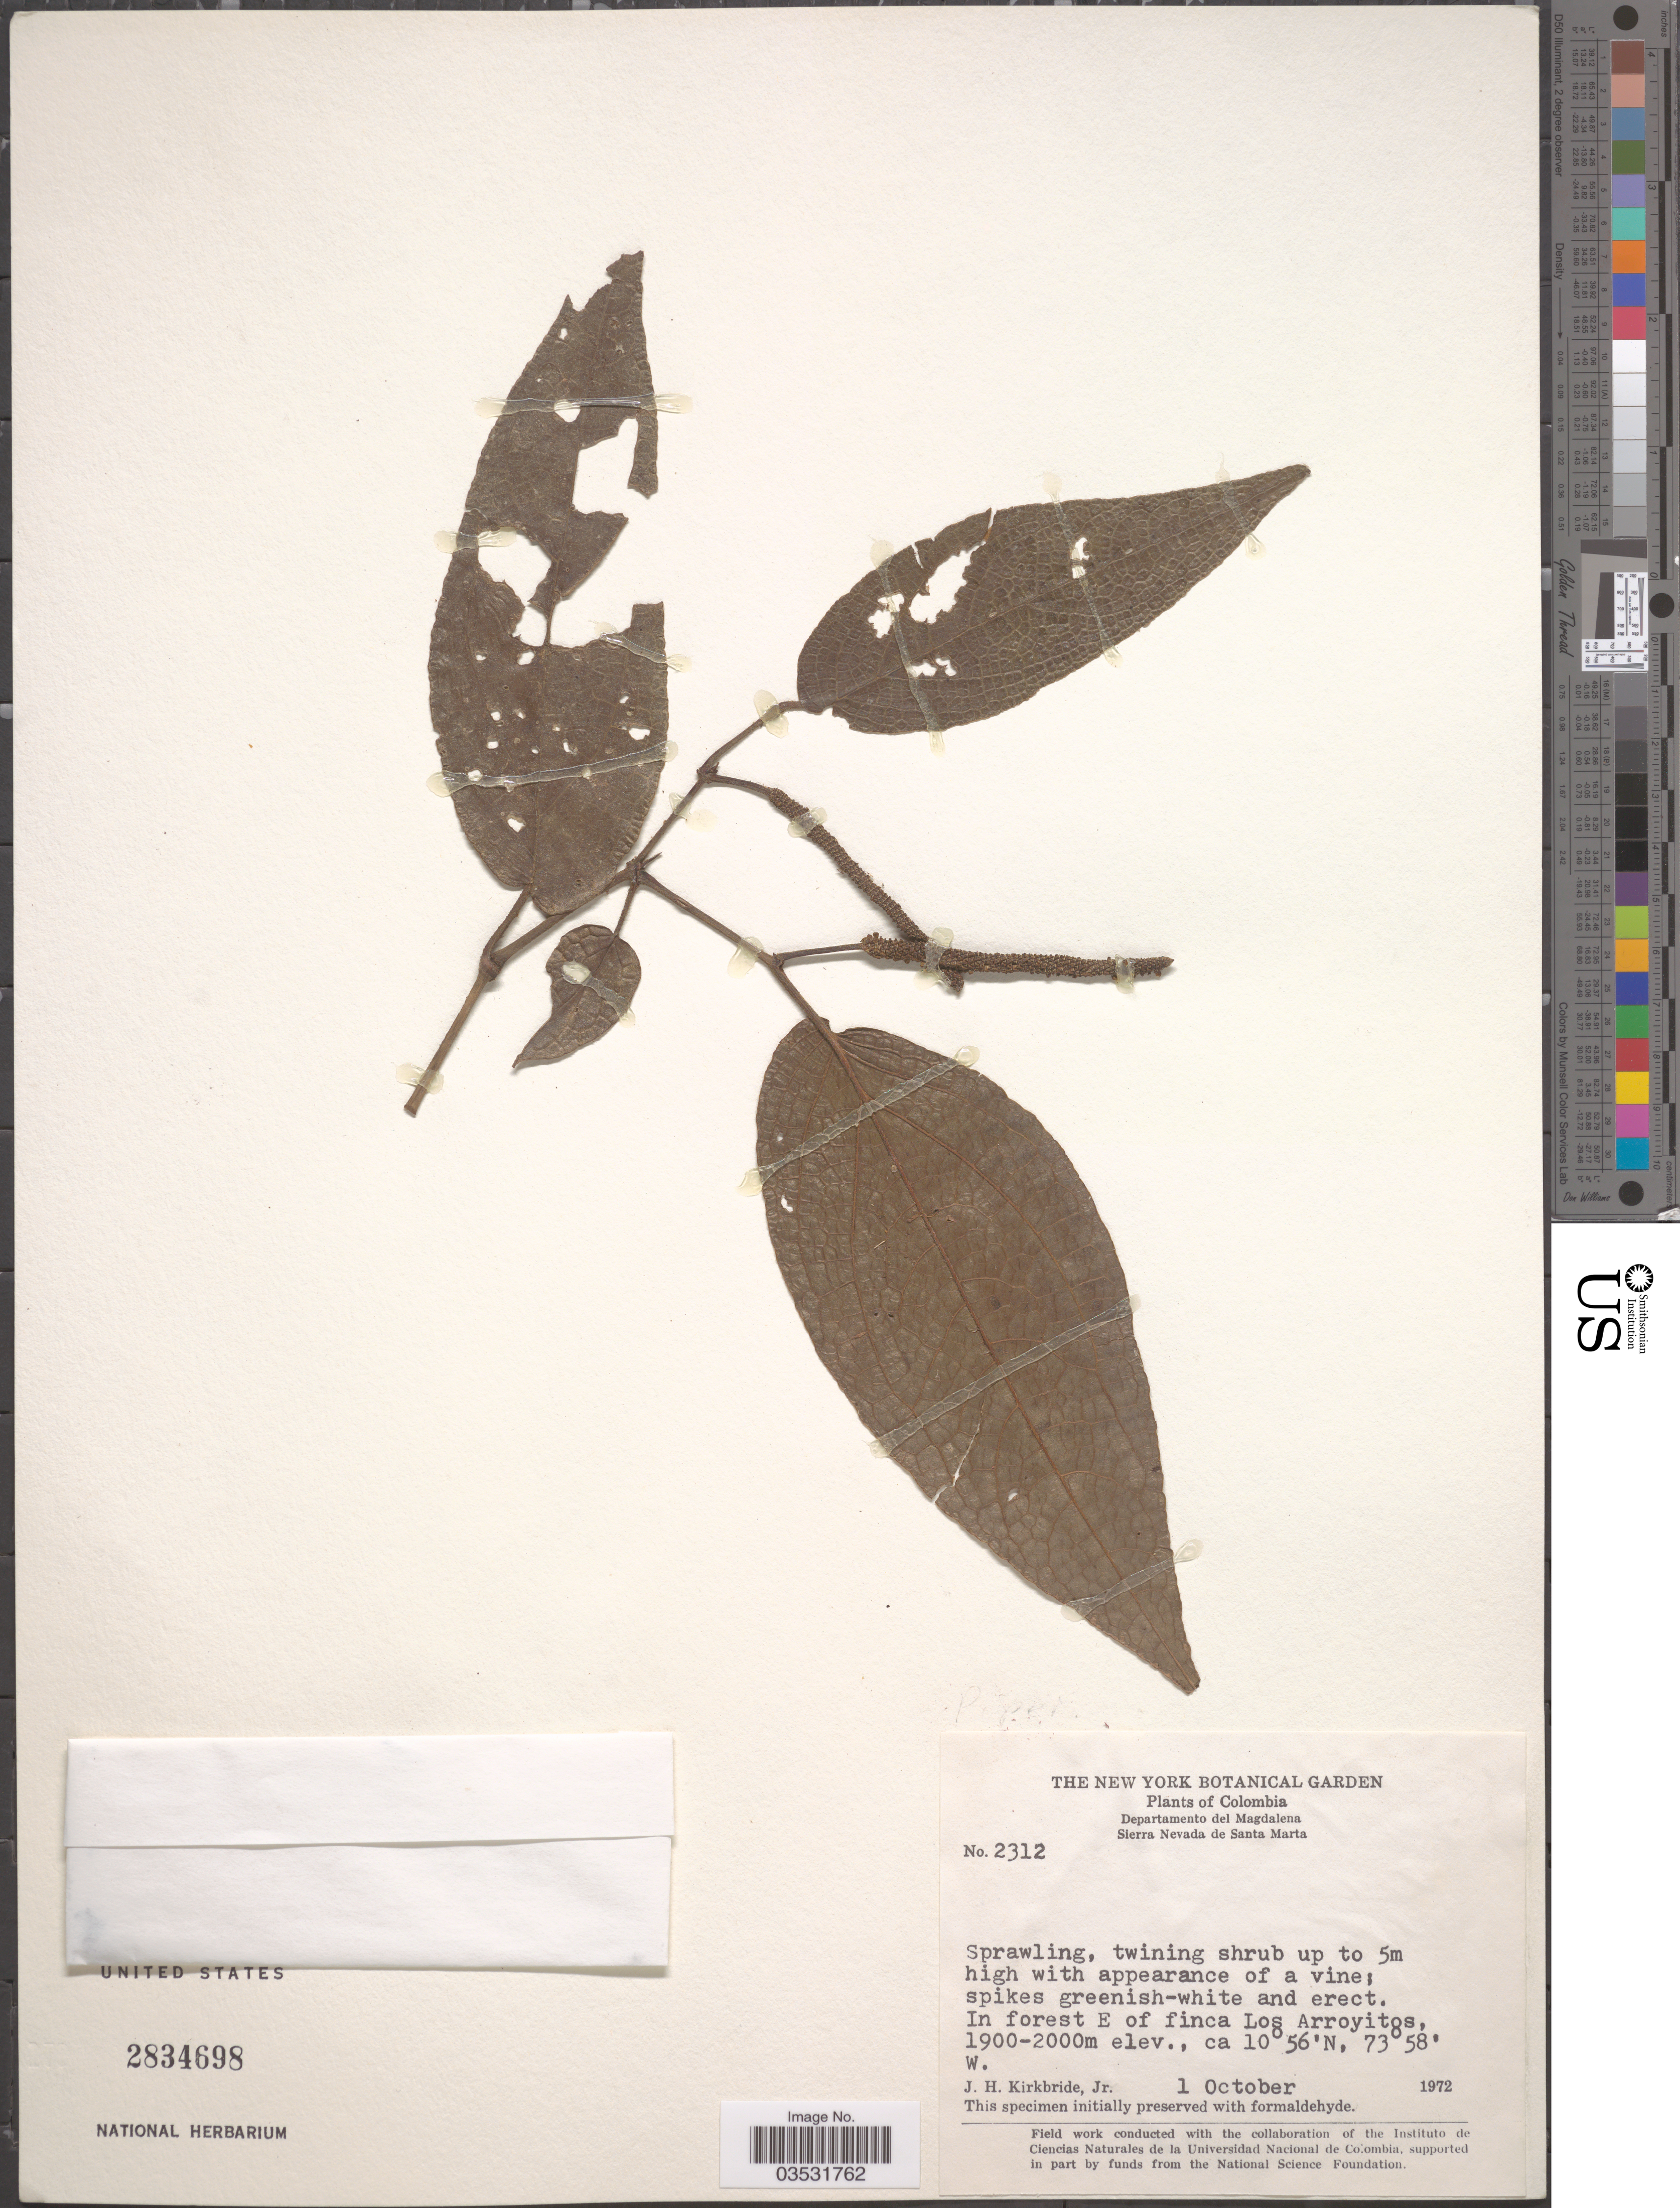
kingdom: Plantae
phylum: Tracheophyta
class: Magnoliopsida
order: Piperales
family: Piperaceae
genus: Piper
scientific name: Piper sp.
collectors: J. H. Kirkbride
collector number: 2312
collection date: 1972-10-01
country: Colombia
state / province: Magdalena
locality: Departamento del Magdalena. Sierra Nevada de Santa Marta. In forest E of finca Los Arroyitos.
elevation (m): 1900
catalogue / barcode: US 2834698